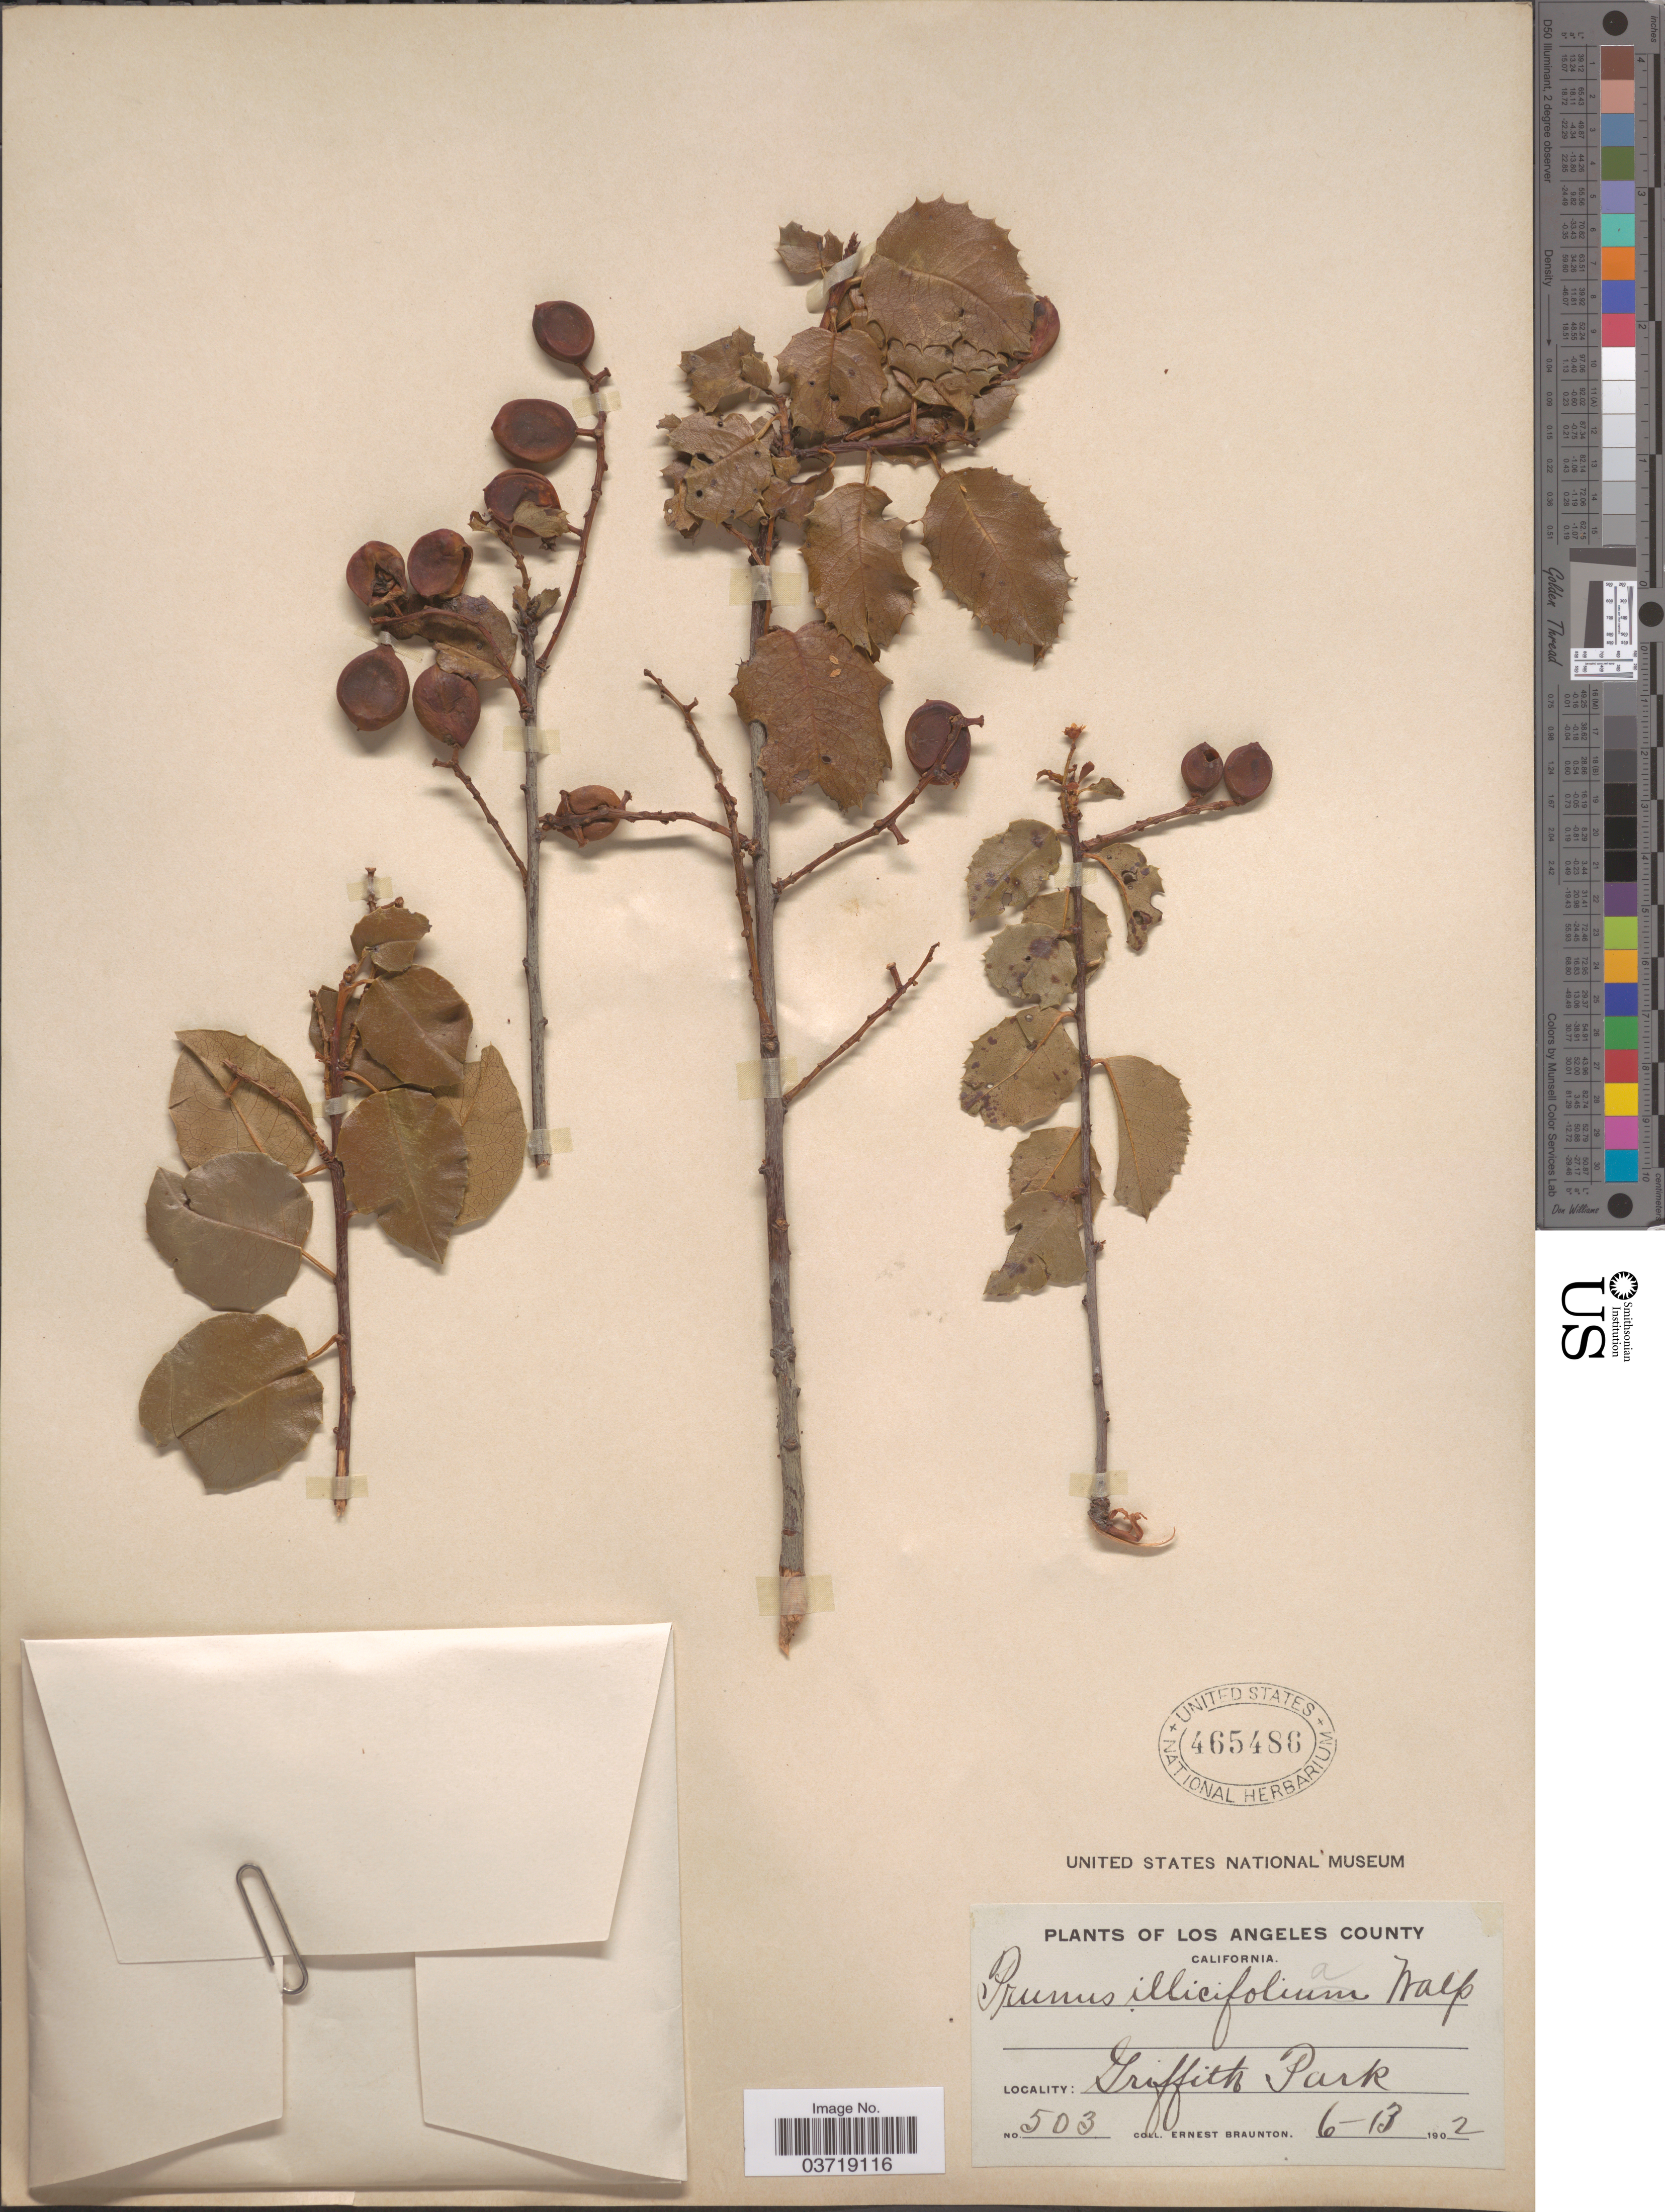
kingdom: Plantae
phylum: Tracheophyta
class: Magnoliopsida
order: Rosales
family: Rosaceae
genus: Prunus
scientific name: Prunus ilicifolia var. ilicifolia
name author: (Nutt. ex Hook. & Arn.) D. Dietr.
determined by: Strong, Mark T., (BOT), Smithsonian Institution - National Museum of Natural History (UNITED STATES)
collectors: E. Braunton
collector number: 503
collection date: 1902-06-13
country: United States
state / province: California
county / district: Los Angeles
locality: Los Angeles County. Griffith Park.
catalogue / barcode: US 465486